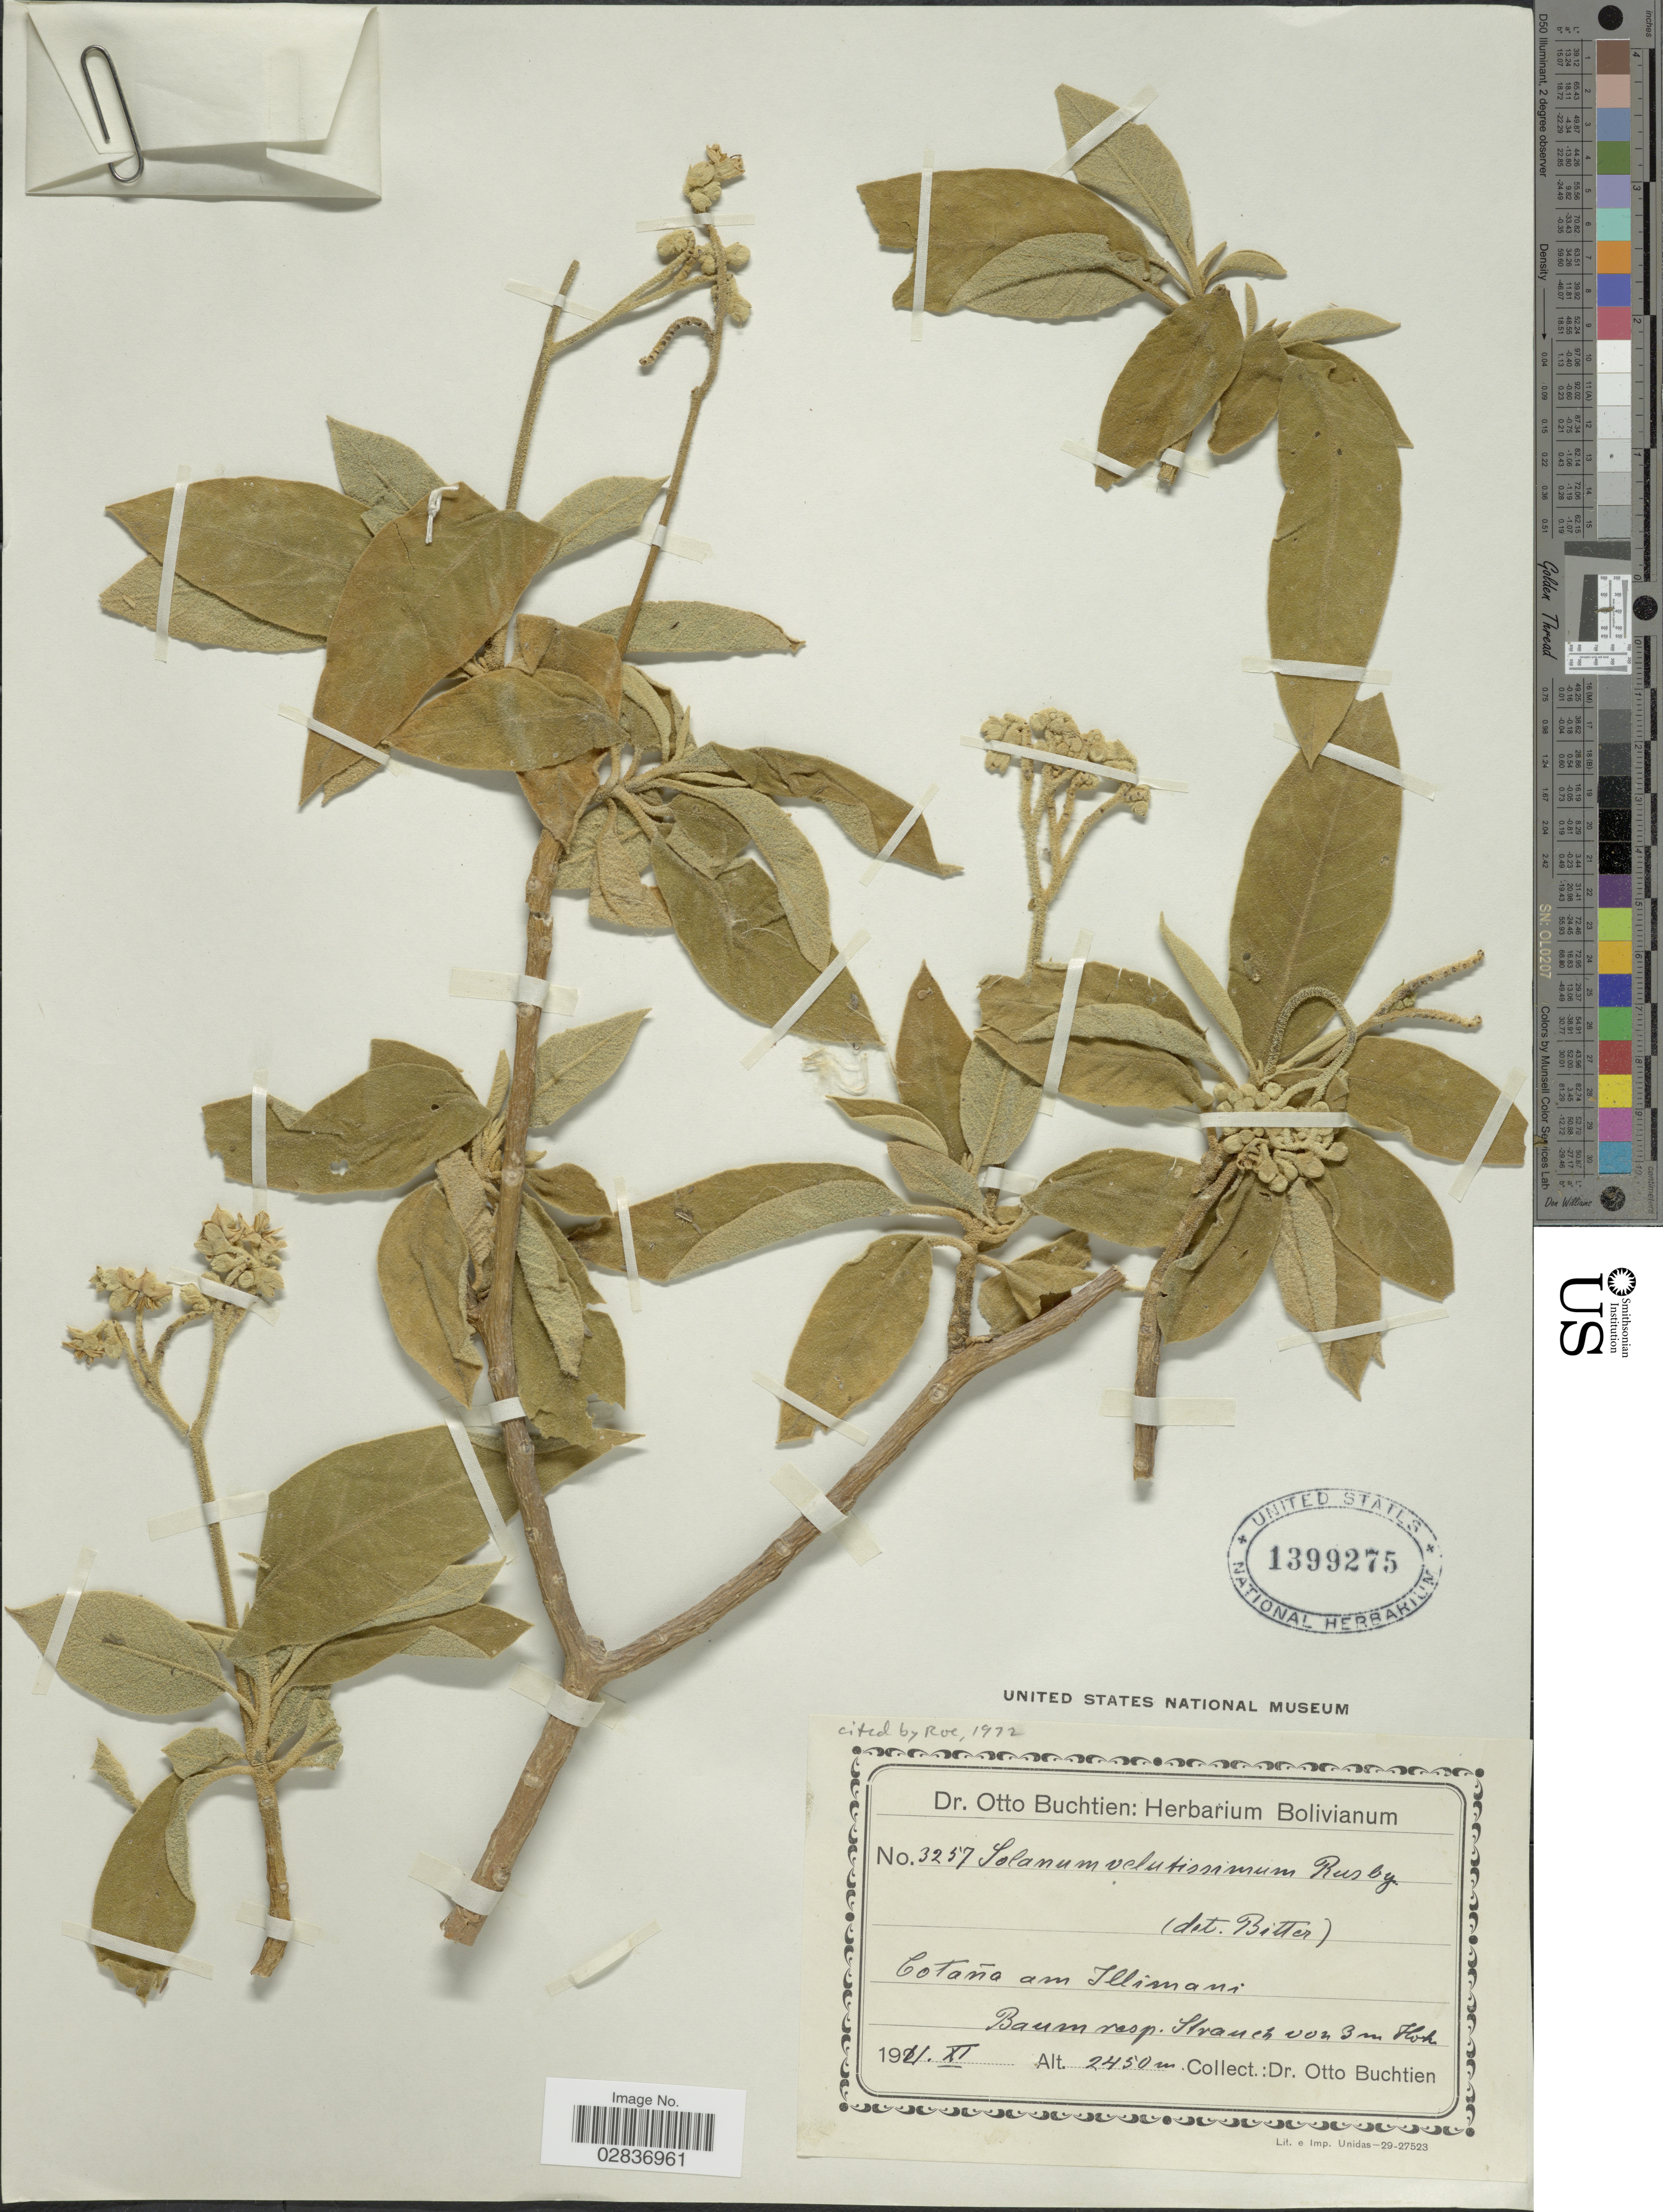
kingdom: Plantae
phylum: Tracheophyta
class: Magnoliopsida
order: Solanales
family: Solanaceae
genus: Solanum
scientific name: Solanum velutissimum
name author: Rusby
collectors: O. Buchtien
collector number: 3257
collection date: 1921-11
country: Bolivia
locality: Cotaña am Illimani.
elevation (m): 2450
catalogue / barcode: US 1399275